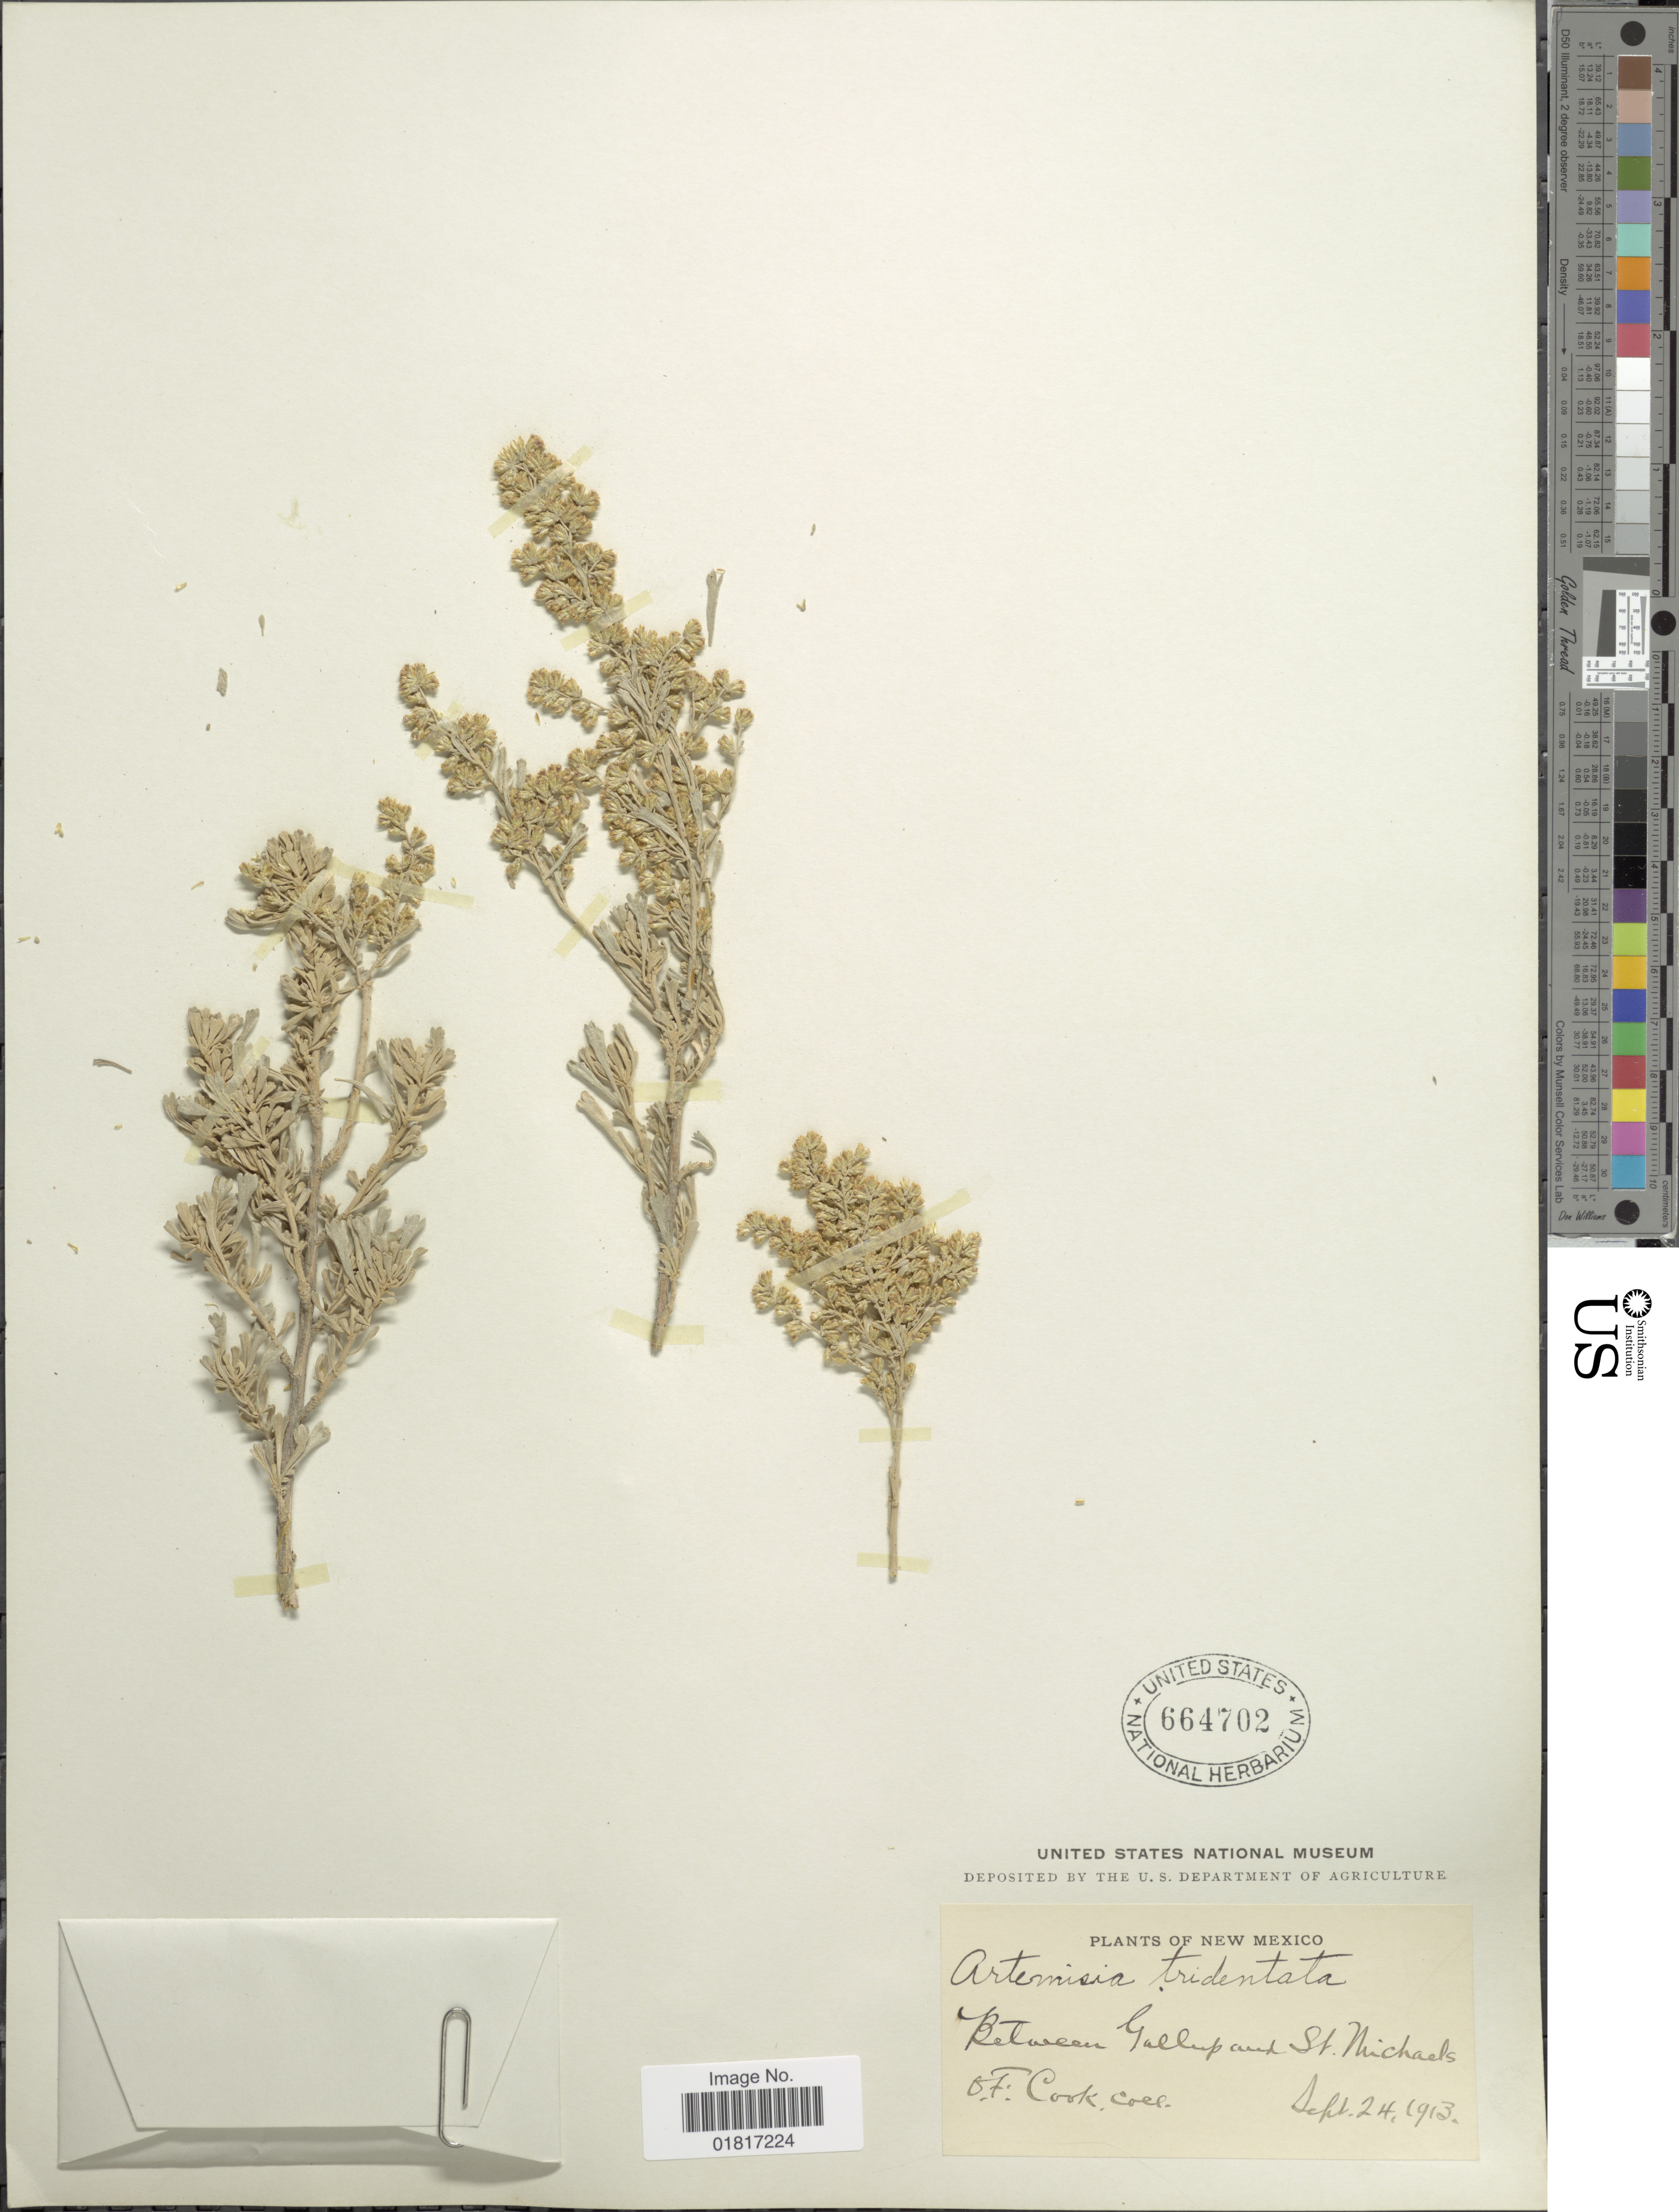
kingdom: Plantae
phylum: Tracheophyta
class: Magnoliopsida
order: Asterales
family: Asteraceae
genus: Artemisia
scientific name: Artemisia tridentata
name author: Nutt.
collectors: O. F. Cook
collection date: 1913-09-24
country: United States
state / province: New Mexico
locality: Between Gallup and St Michaels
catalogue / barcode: US 664702